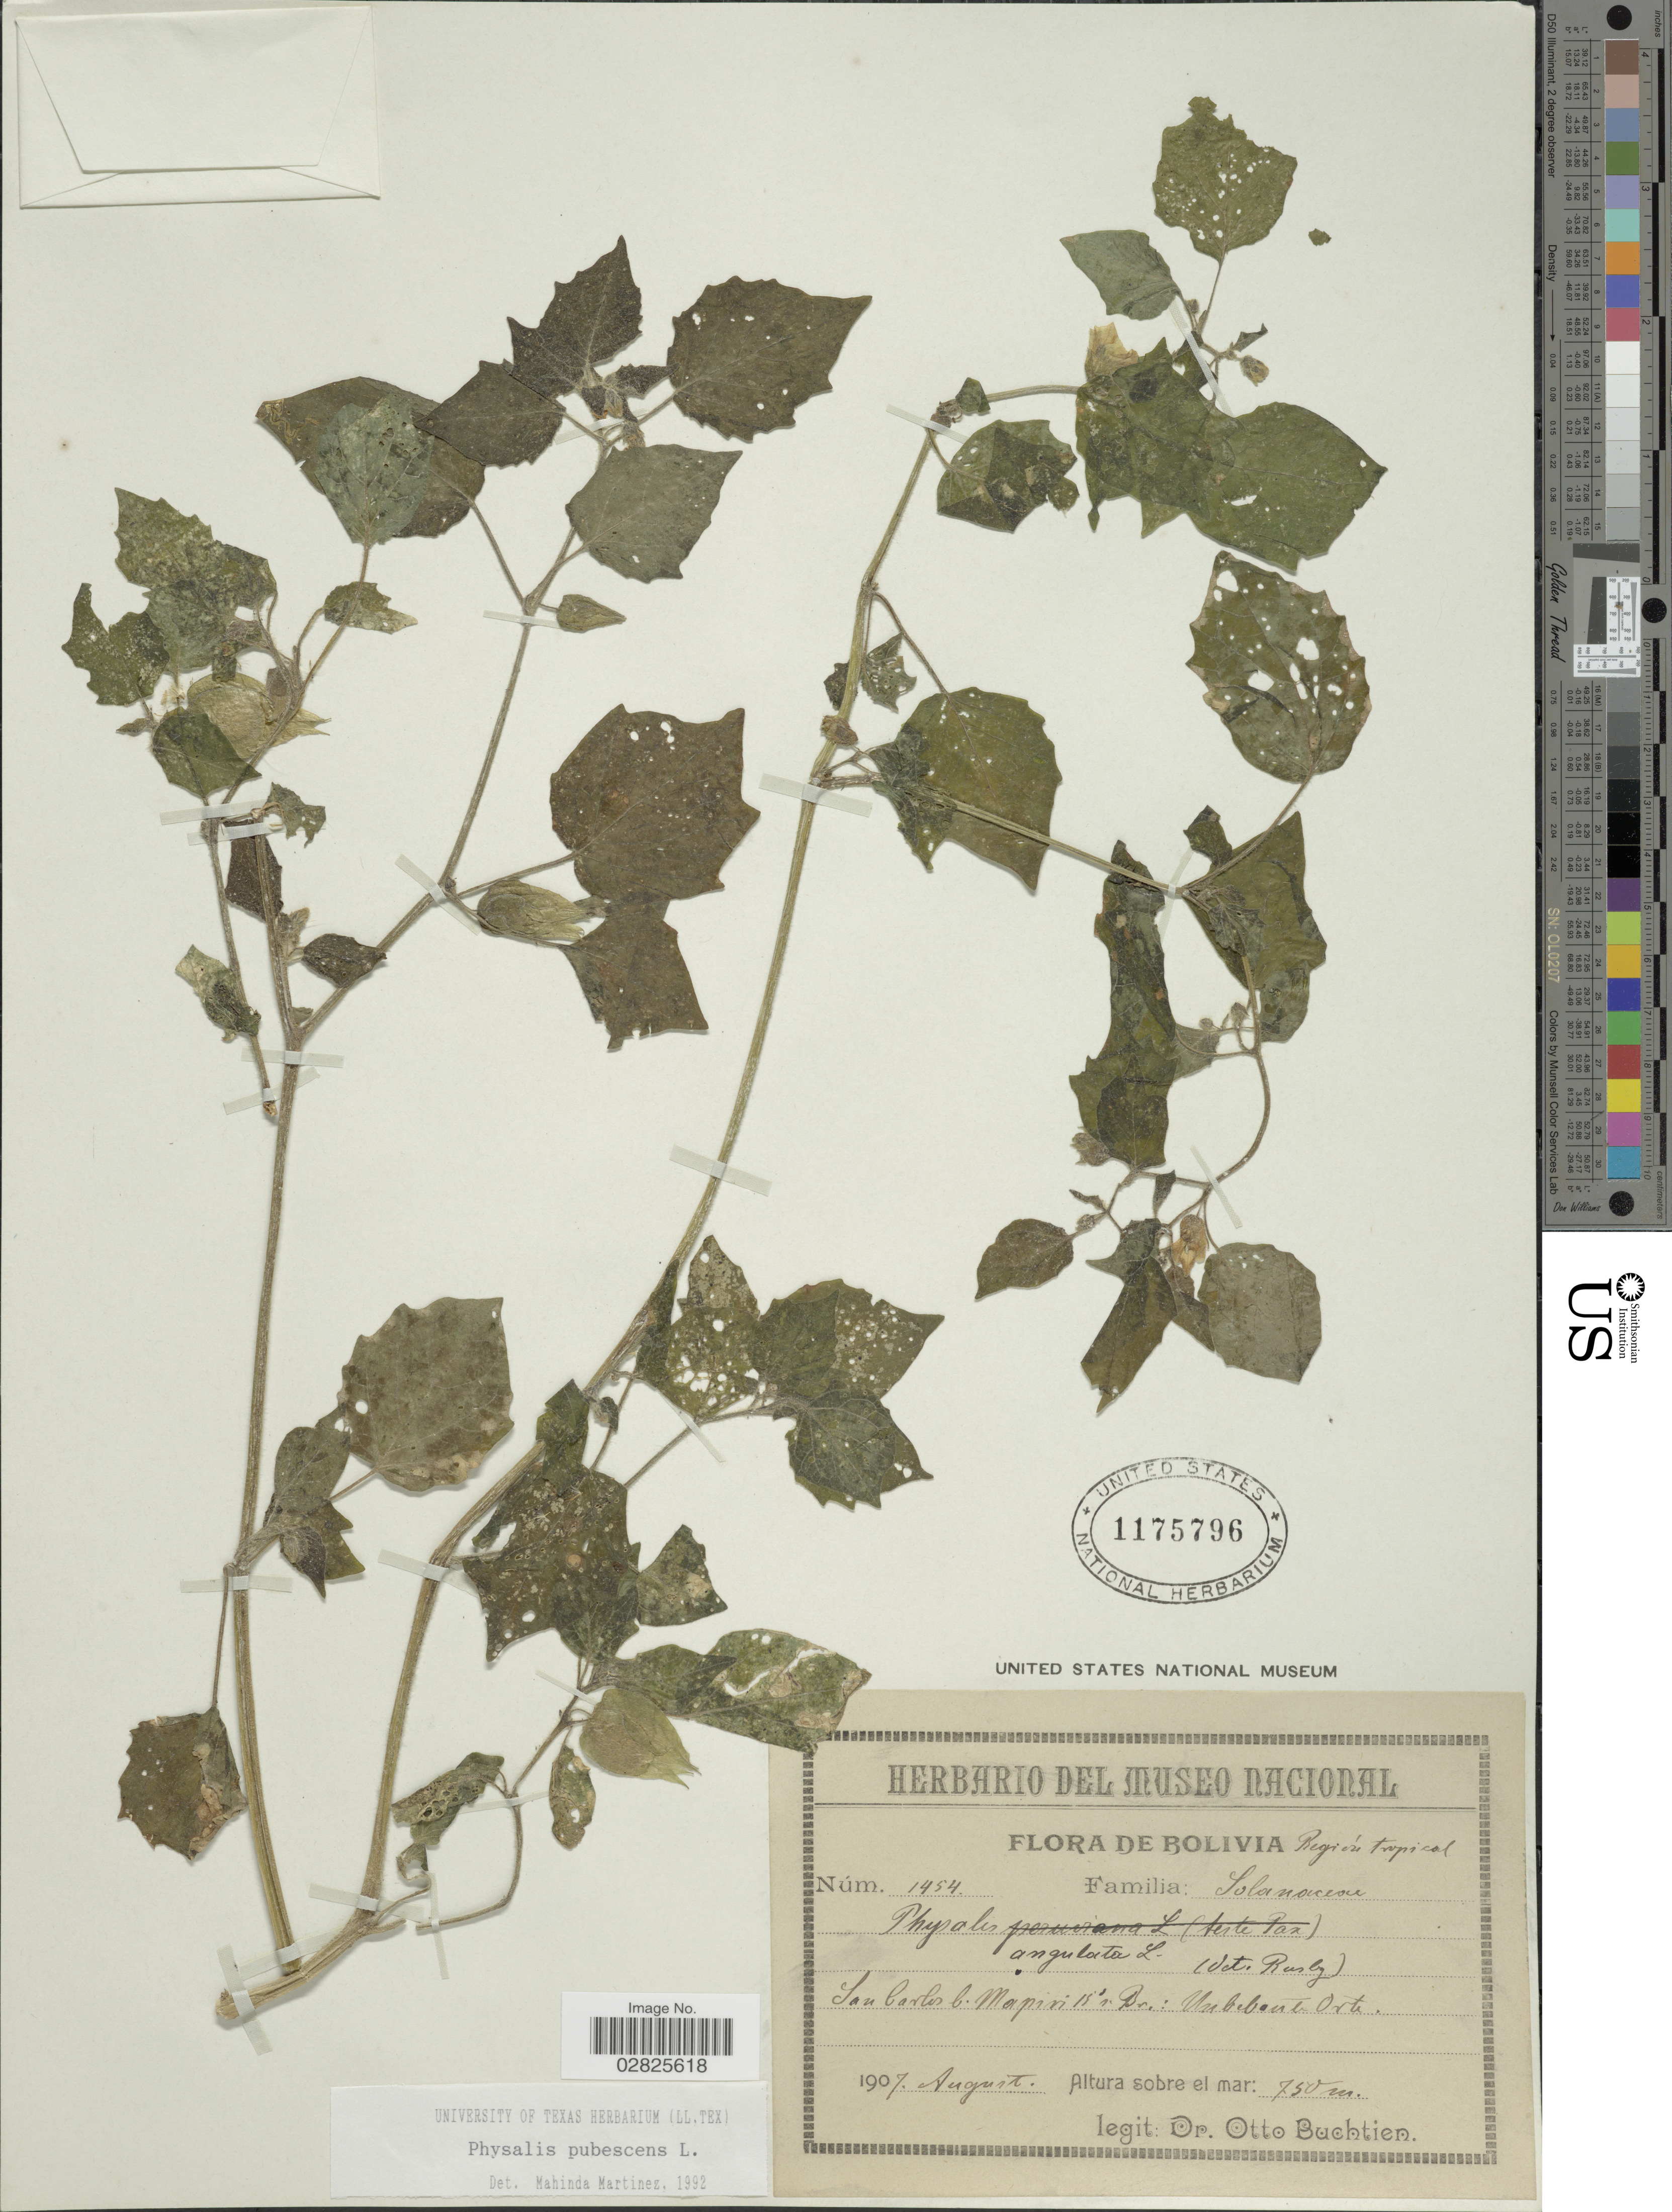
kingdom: Plantae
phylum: Tracheophyta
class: Magnoliopsida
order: Solanales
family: Solanaceae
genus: Physalis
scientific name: Physalis pubescens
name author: L.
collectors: O. Buchtien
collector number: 1454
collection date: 1907-08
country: Bolivia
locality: San Carlos l. Mapiri 15°s.Br.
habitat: unbebaute orte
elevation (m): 750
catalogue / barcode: US 1175796